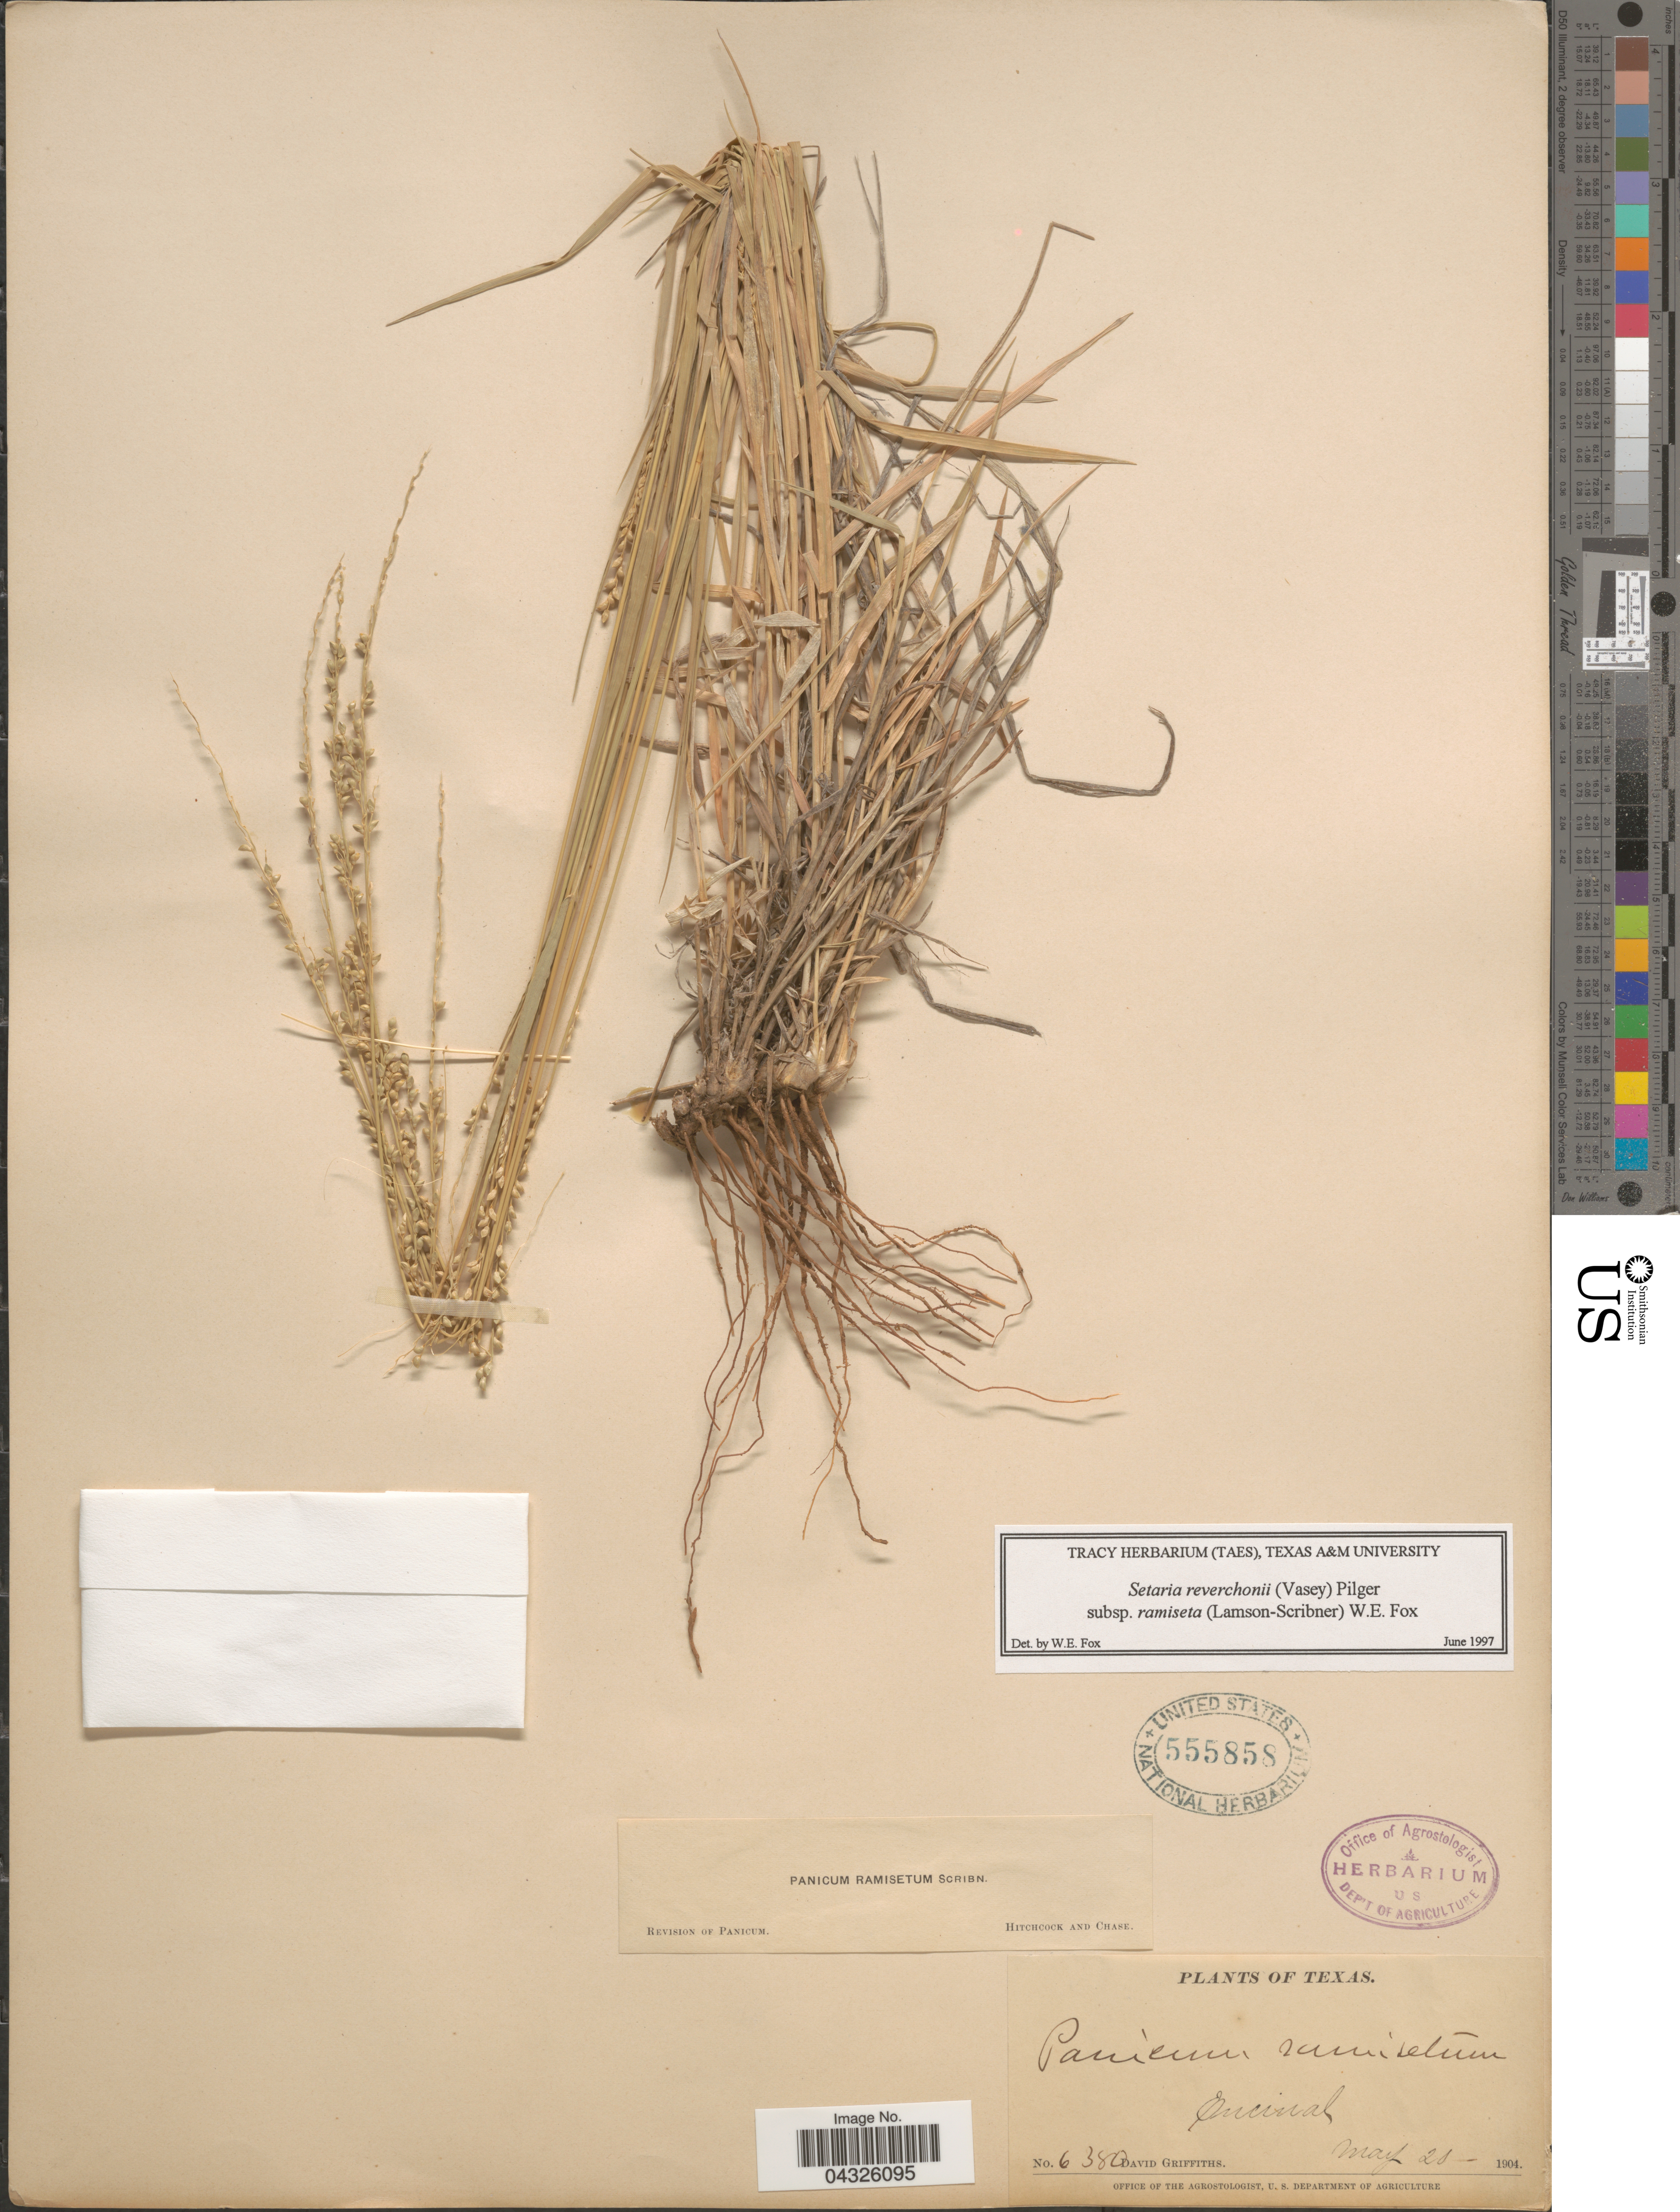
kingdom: Plantae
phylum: Tracheophyta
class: Liliopsida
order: Poales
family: Poaceae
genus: Setaria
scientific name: Setaria reverchonii subsp. ramiseta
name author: (Scribn.) W.E. Fox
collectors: D. Griffiths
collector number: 6380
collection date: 1904-05-20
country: United States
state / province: Texas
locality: Encinal.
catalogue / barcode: US 555858